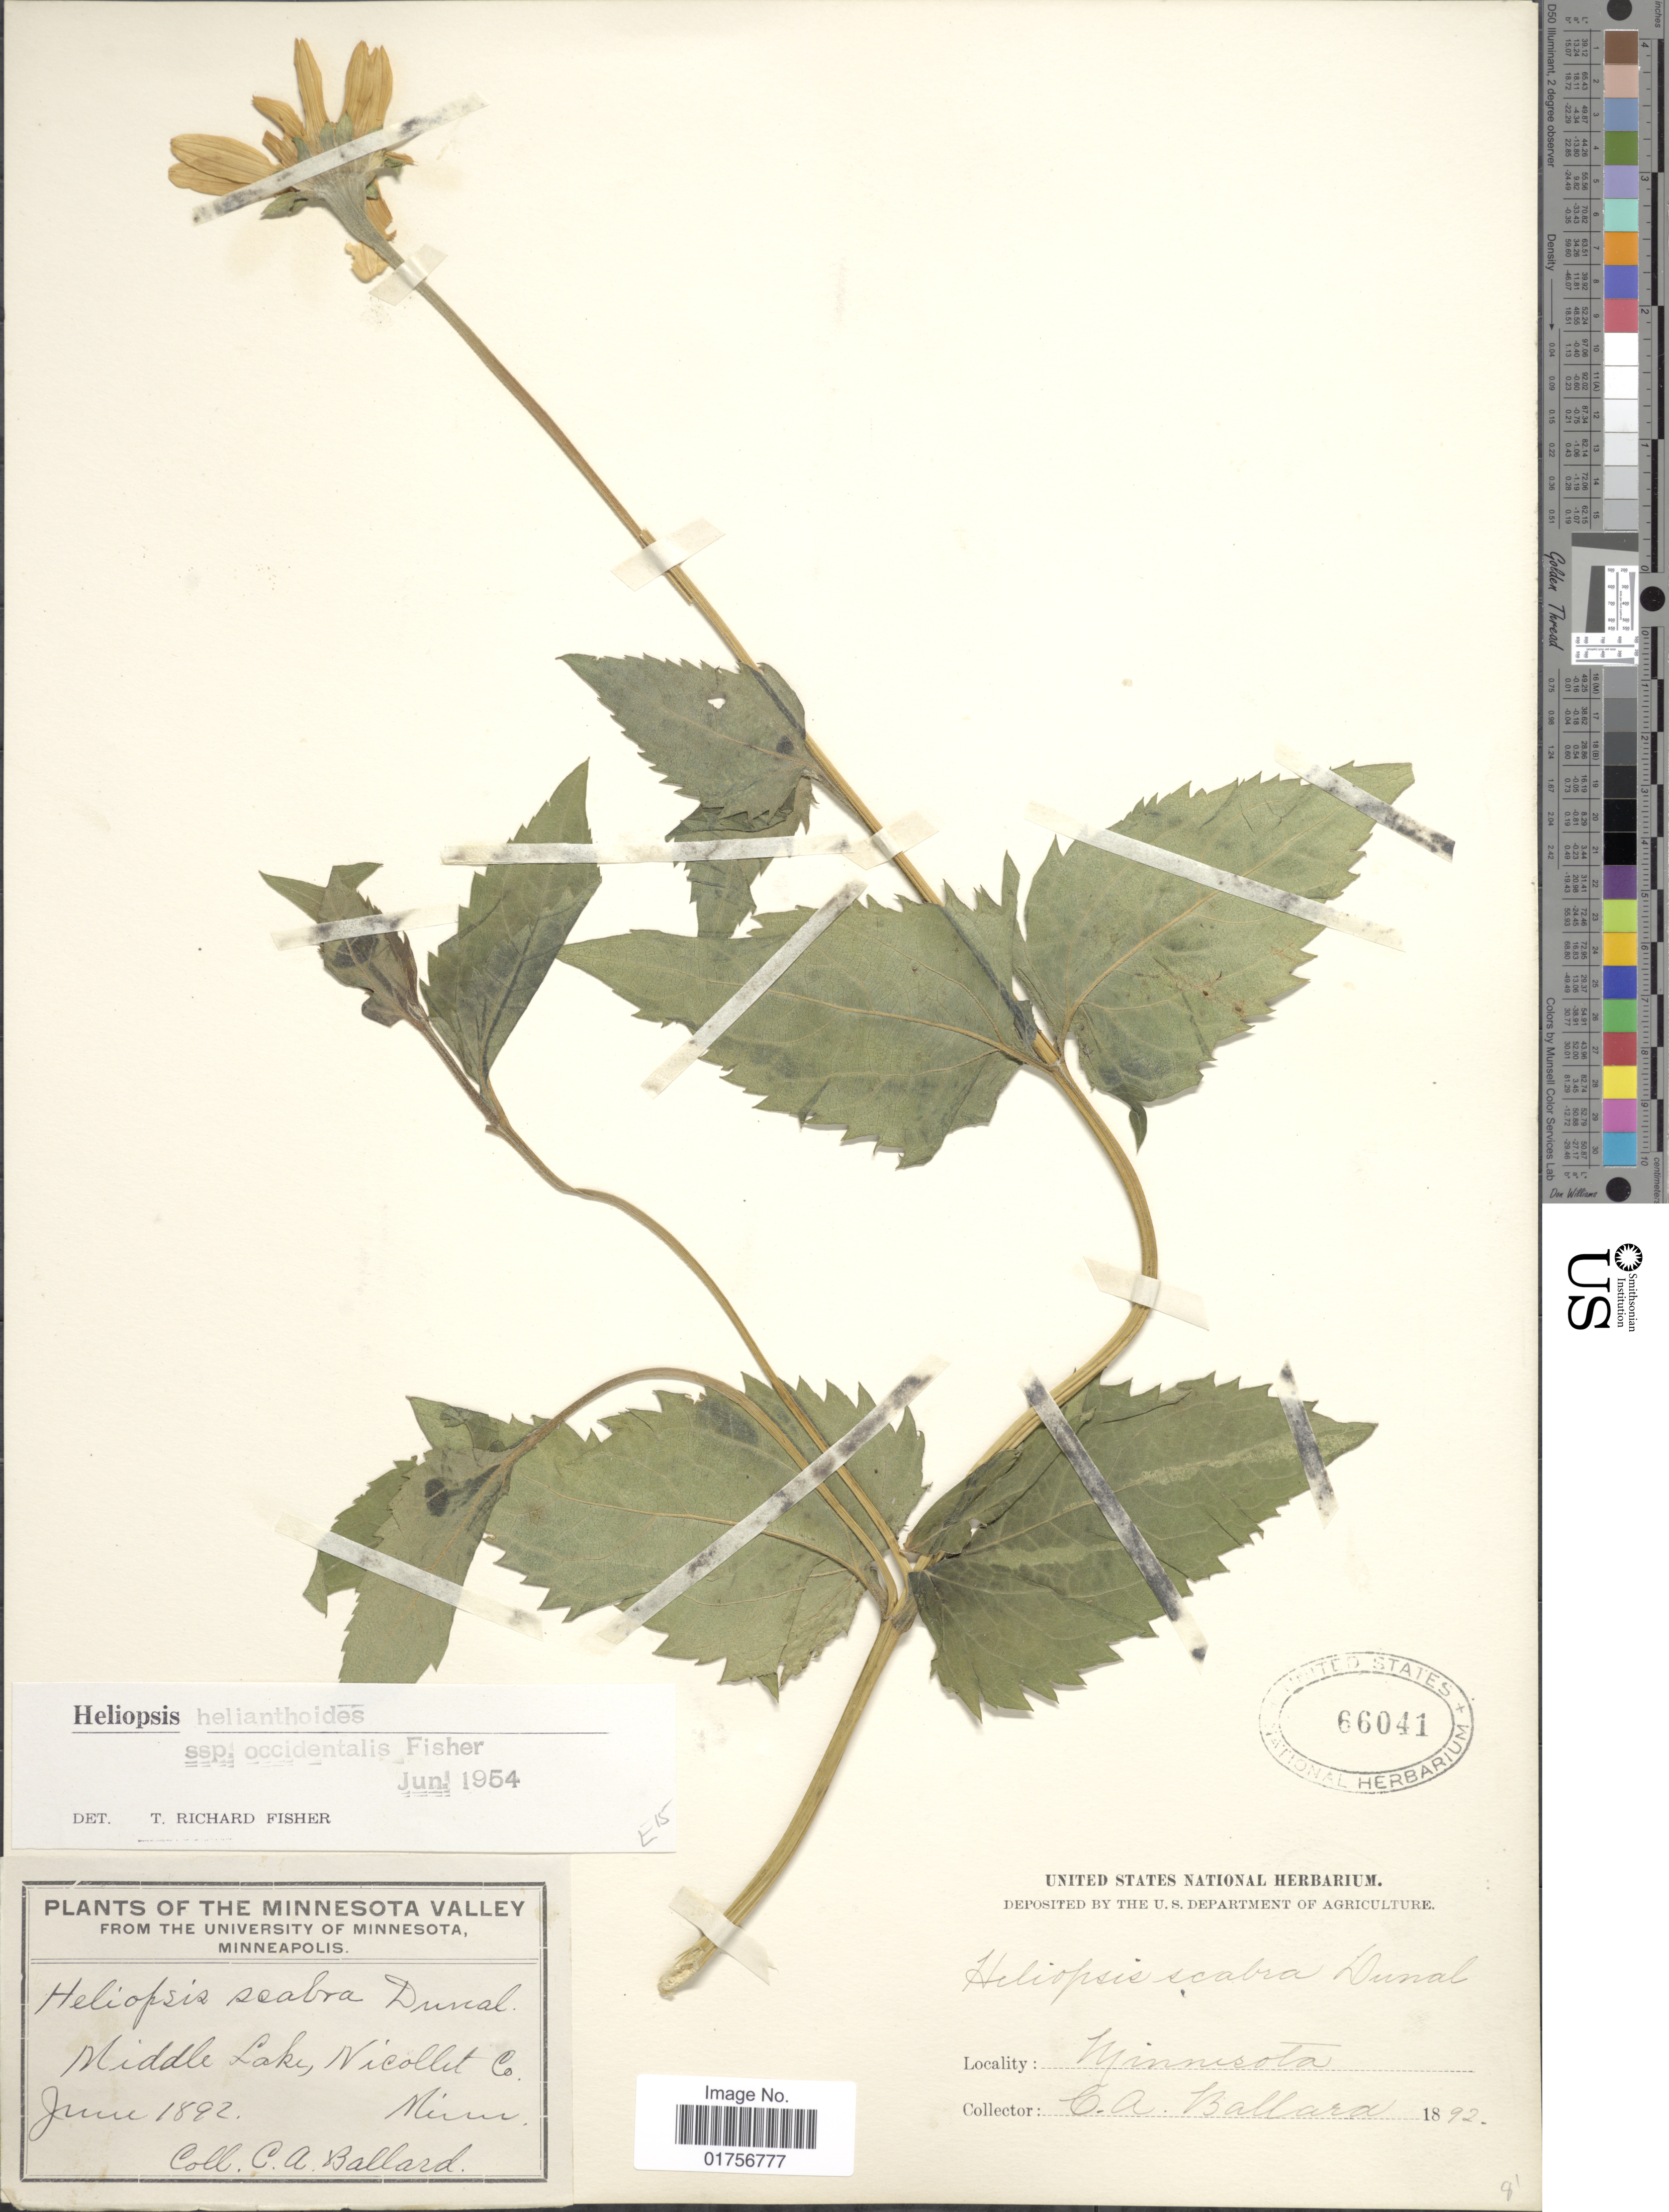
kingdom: Plantae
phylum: Tracheophyta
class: Magnoliopsida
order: Asterales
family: Asteraceae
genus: Heliopsis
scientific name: Heliopsis helianthoides subsp. occidentalis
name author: T.R. Fisher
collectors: C. A. Ballard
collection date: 1892-06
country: United States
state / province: Minnesota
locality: Middle Lake, Nicollet Co.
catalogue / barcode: US 66041